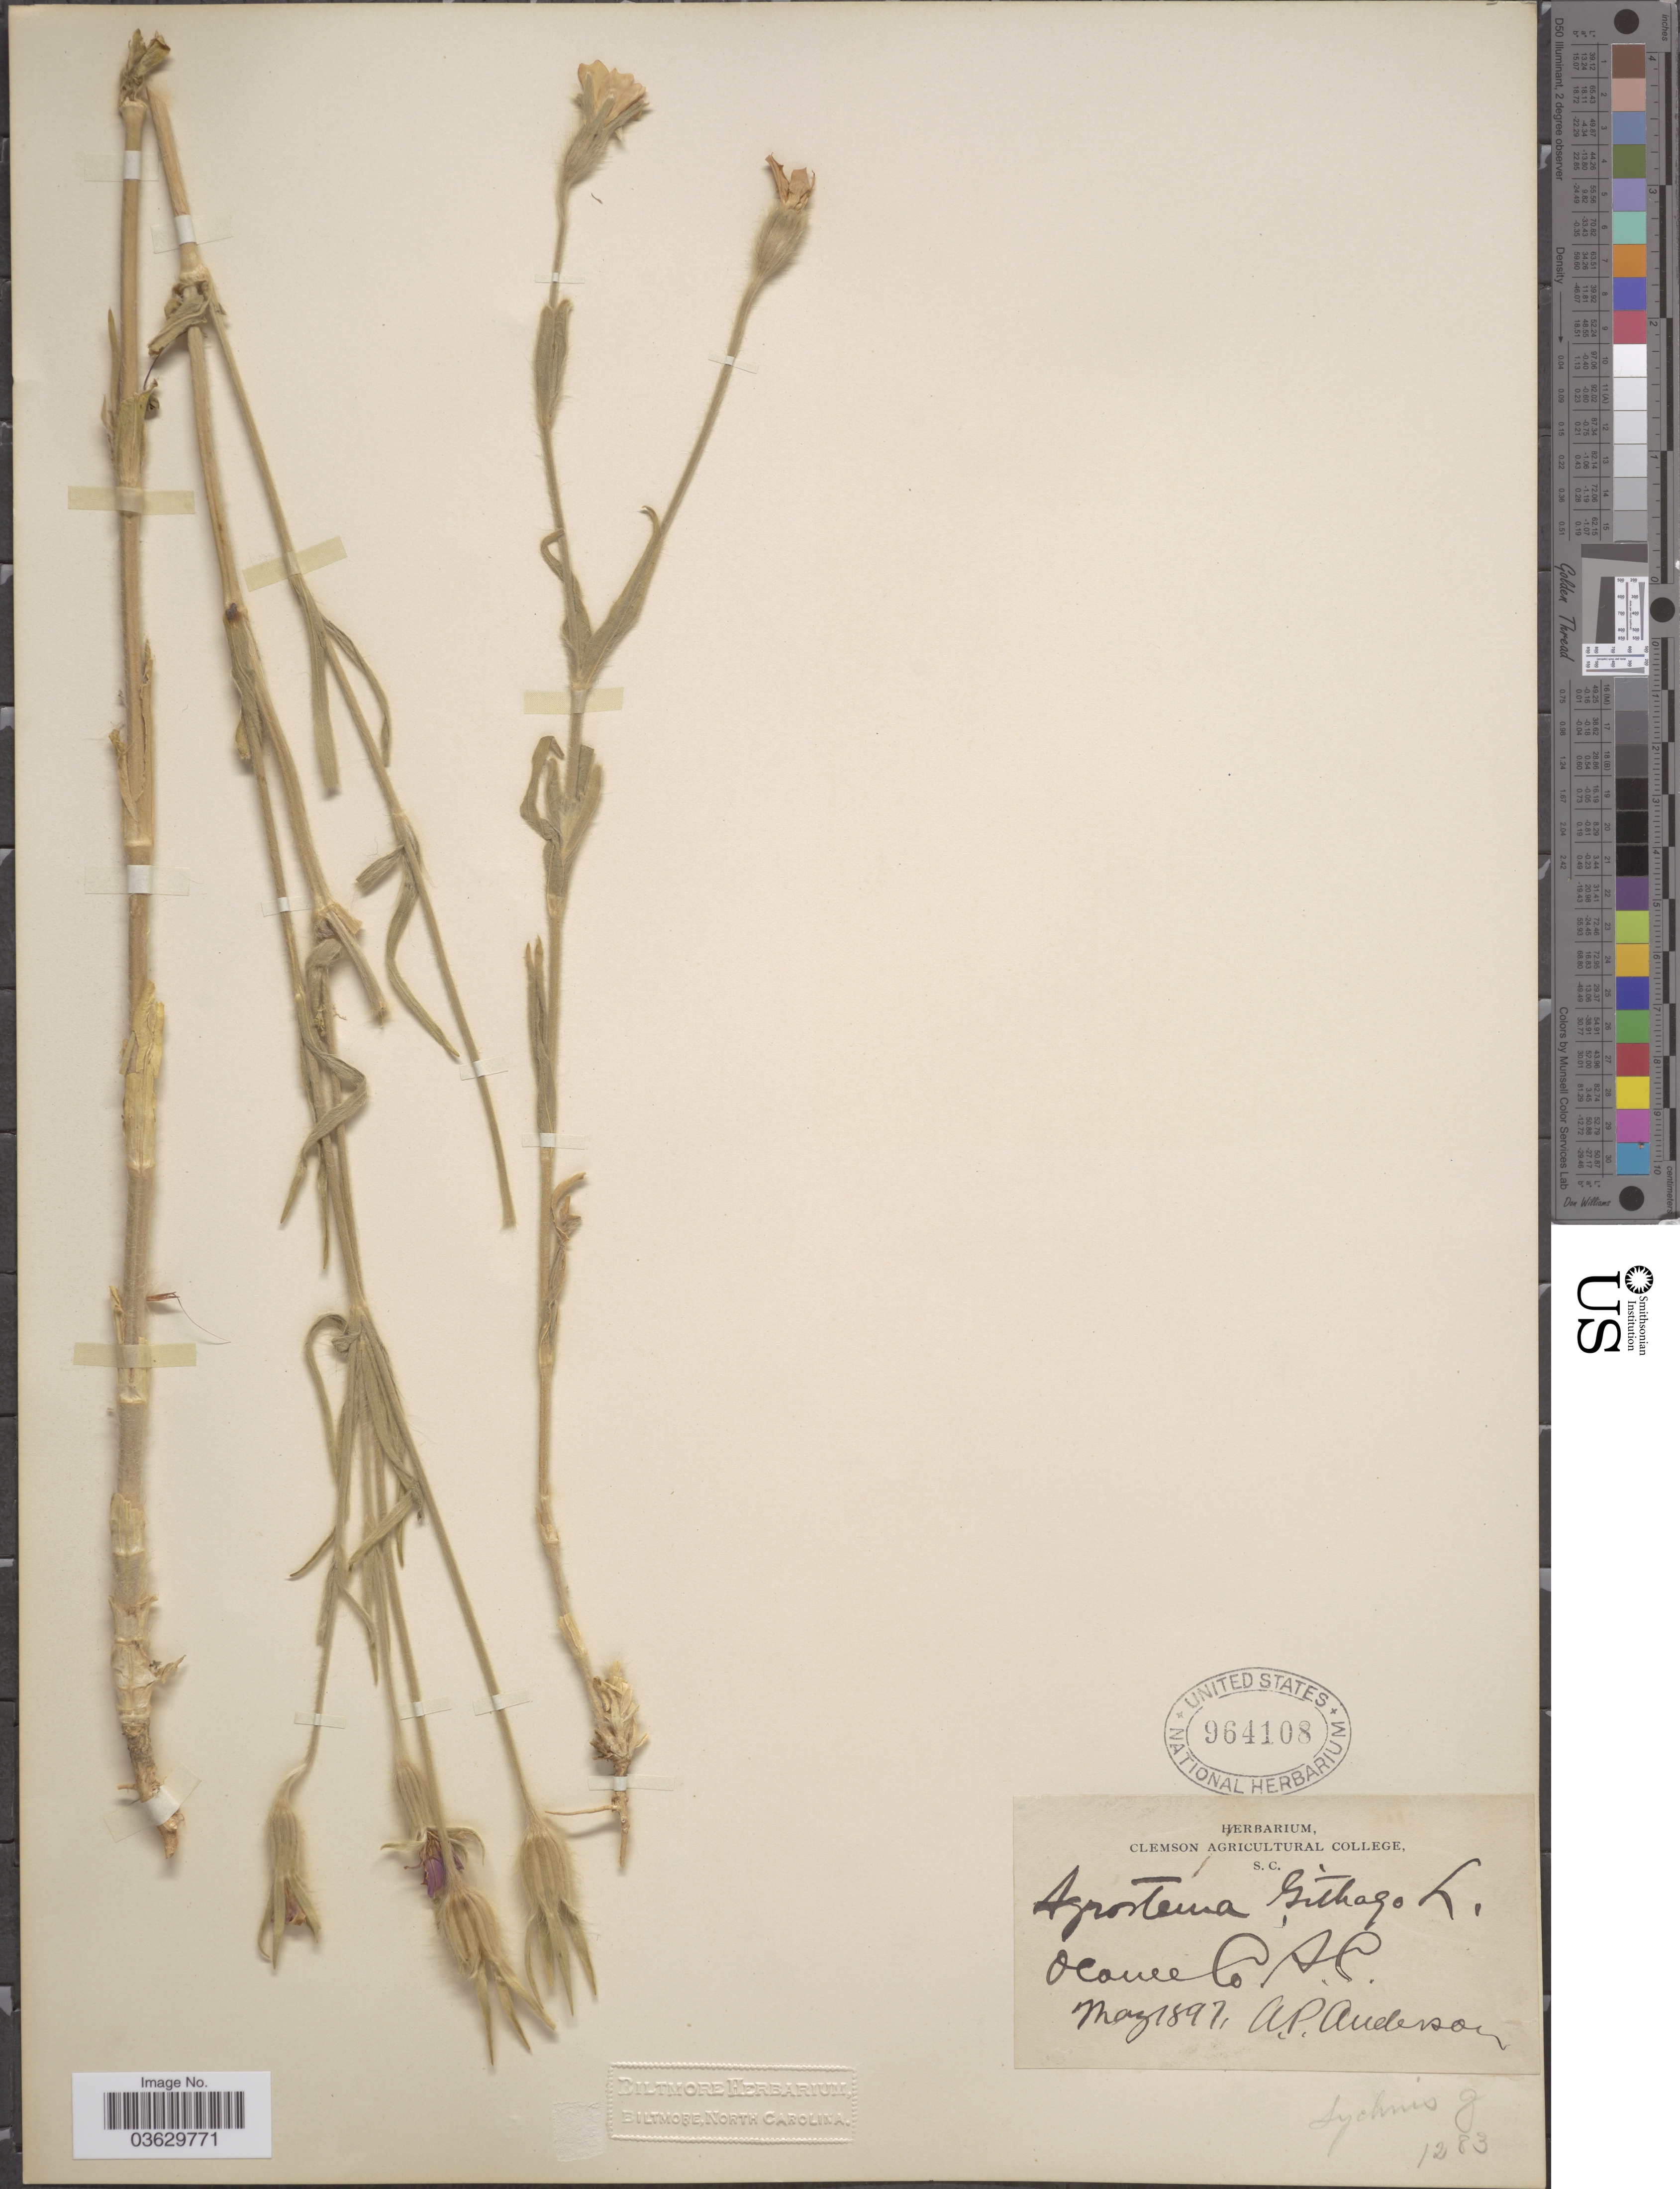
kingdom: Plantae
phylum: Tracheophyta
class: Magnoliopsida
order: Caryophyllales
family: Caryophyllaceae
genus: Agrostemma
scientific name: Agrostemma sp.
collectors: A. P. Anderson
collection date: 1897-05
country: United States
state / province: South Carolina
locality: Oconee Co.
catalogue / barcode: US 964108